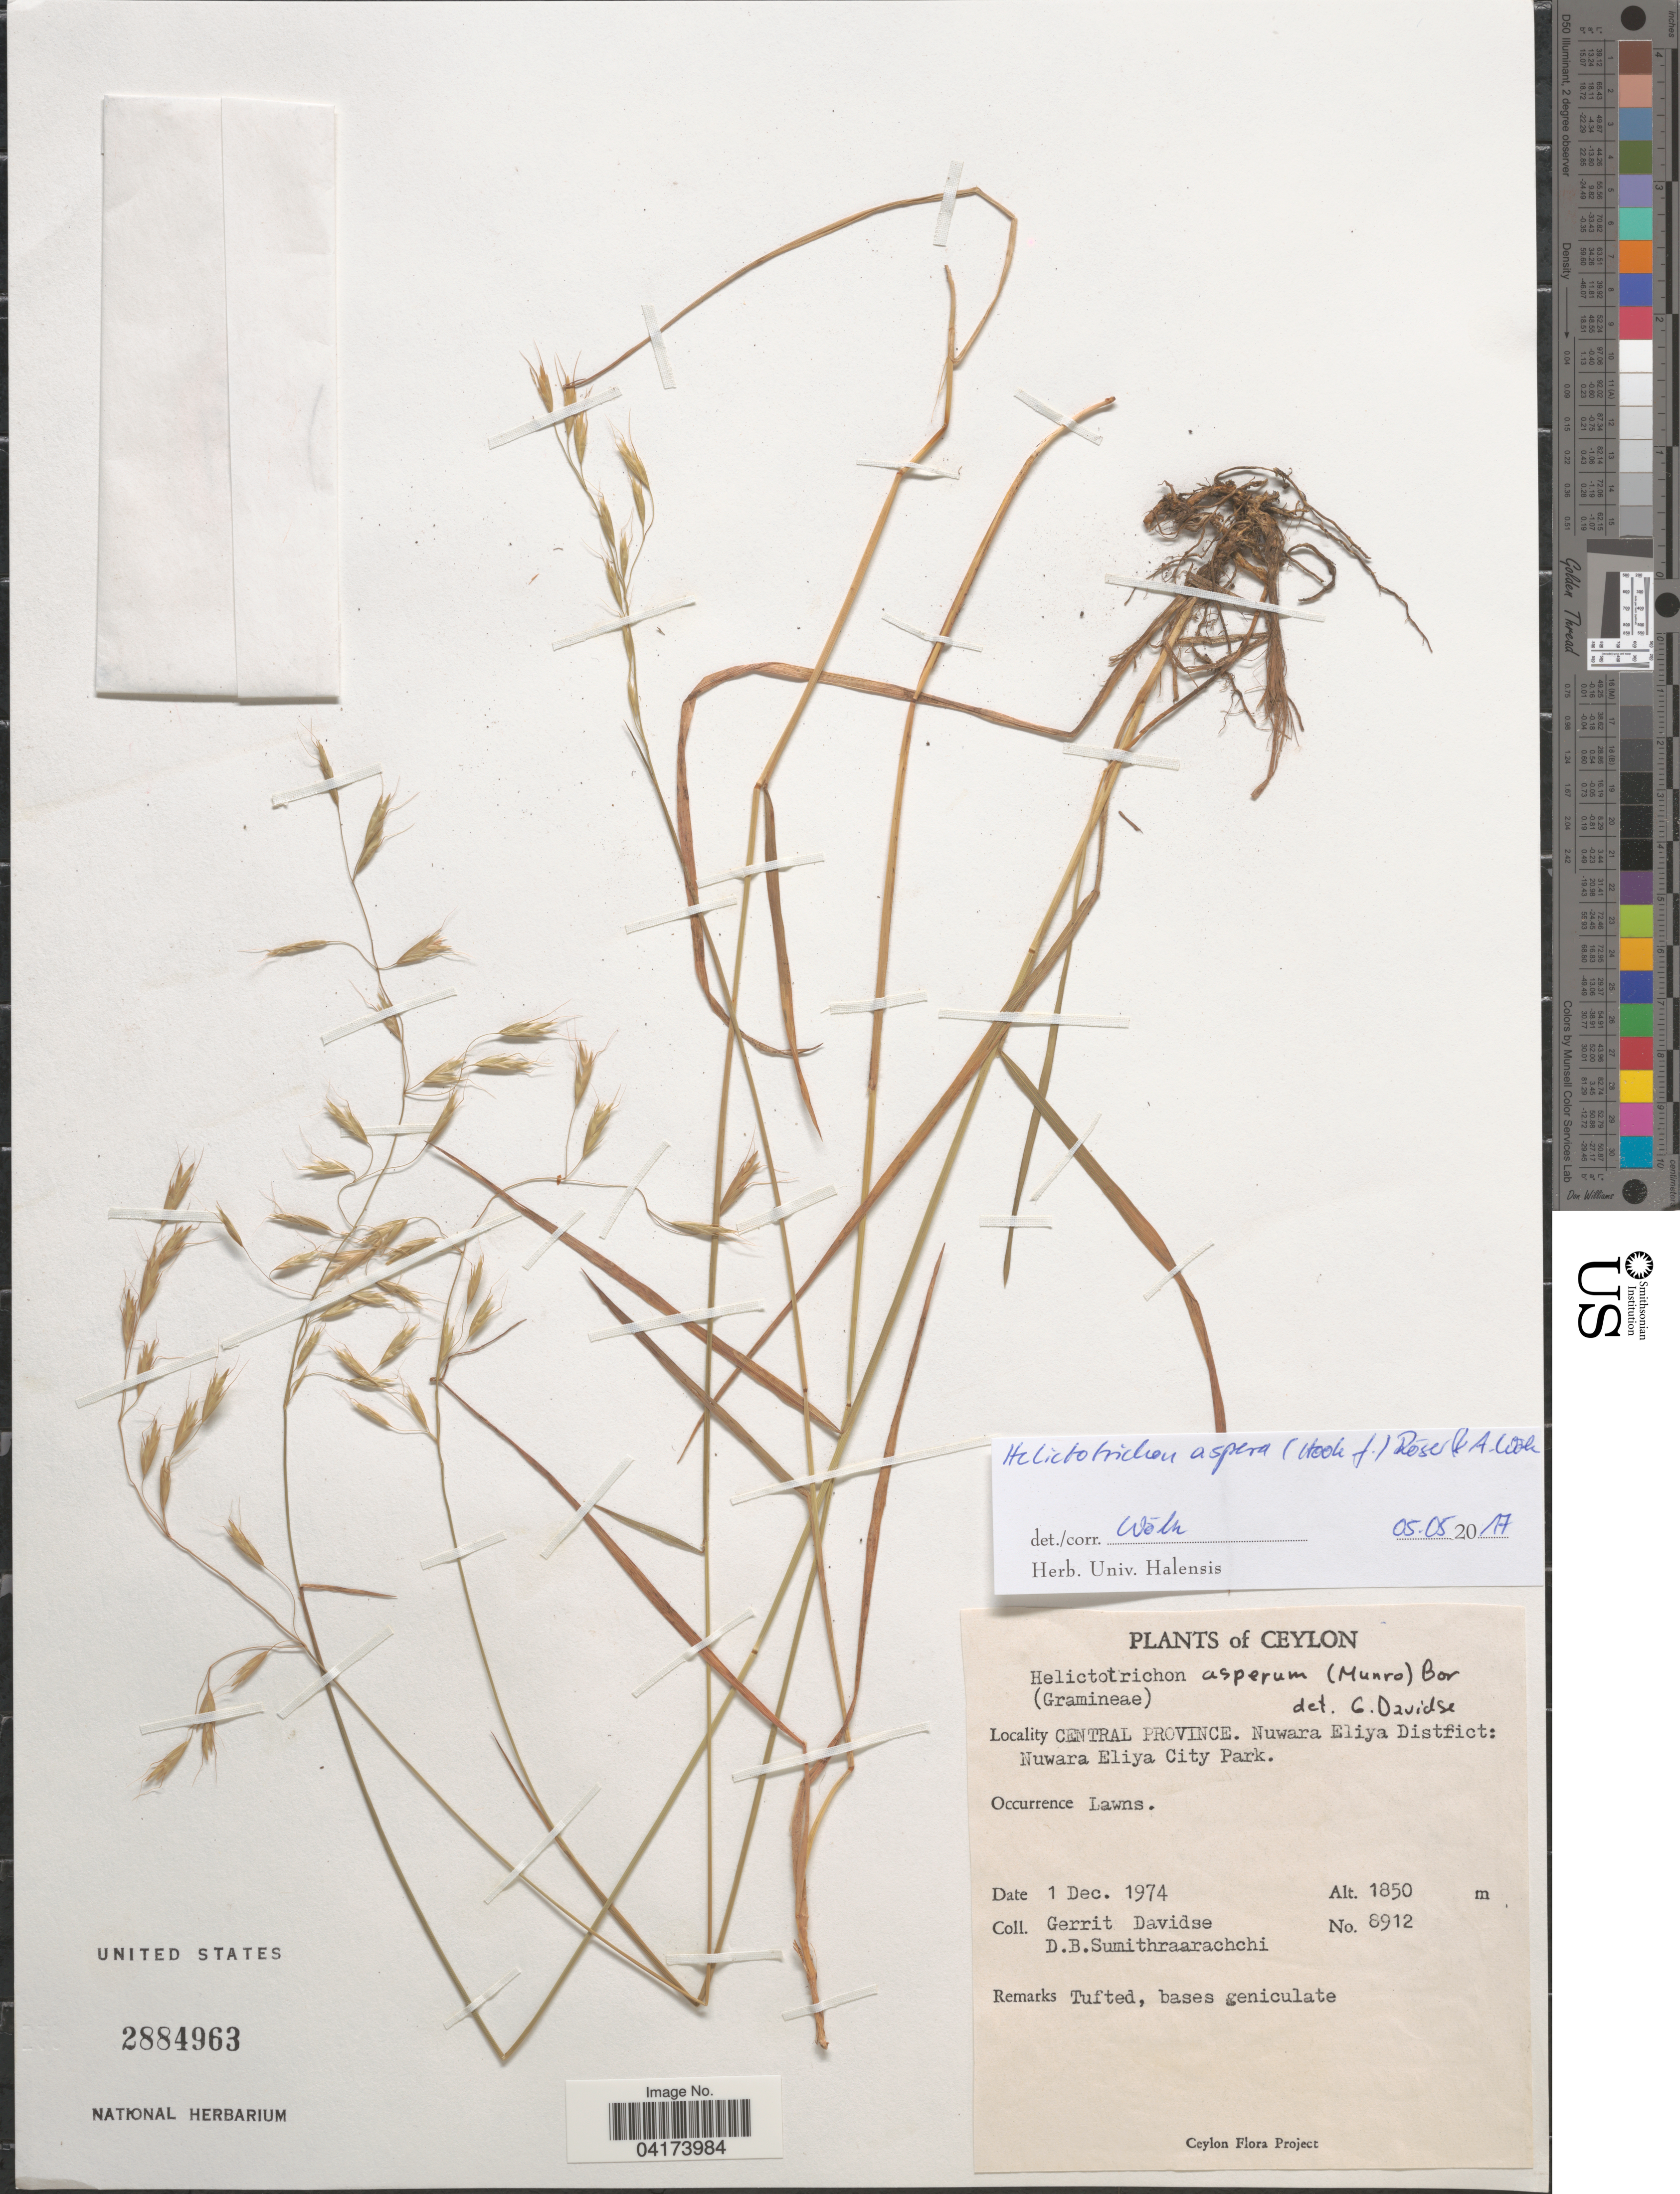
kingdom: Plantae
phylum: Tracheophyta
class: Liliopsida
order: Poales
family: Poaceae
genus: Helictotrichon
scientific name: Helictotrichon asperum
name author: (Munro ex Thwaites) Bor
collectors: G. Davidse & D. B. Sumithraarachchi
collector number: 8912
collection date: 1974-12-01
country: Sri Lanka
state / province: Central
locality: Ceylon. Nuwara Eliya District: Nuwara Eliya City Park.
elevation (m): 1850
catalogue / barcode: US 2884963